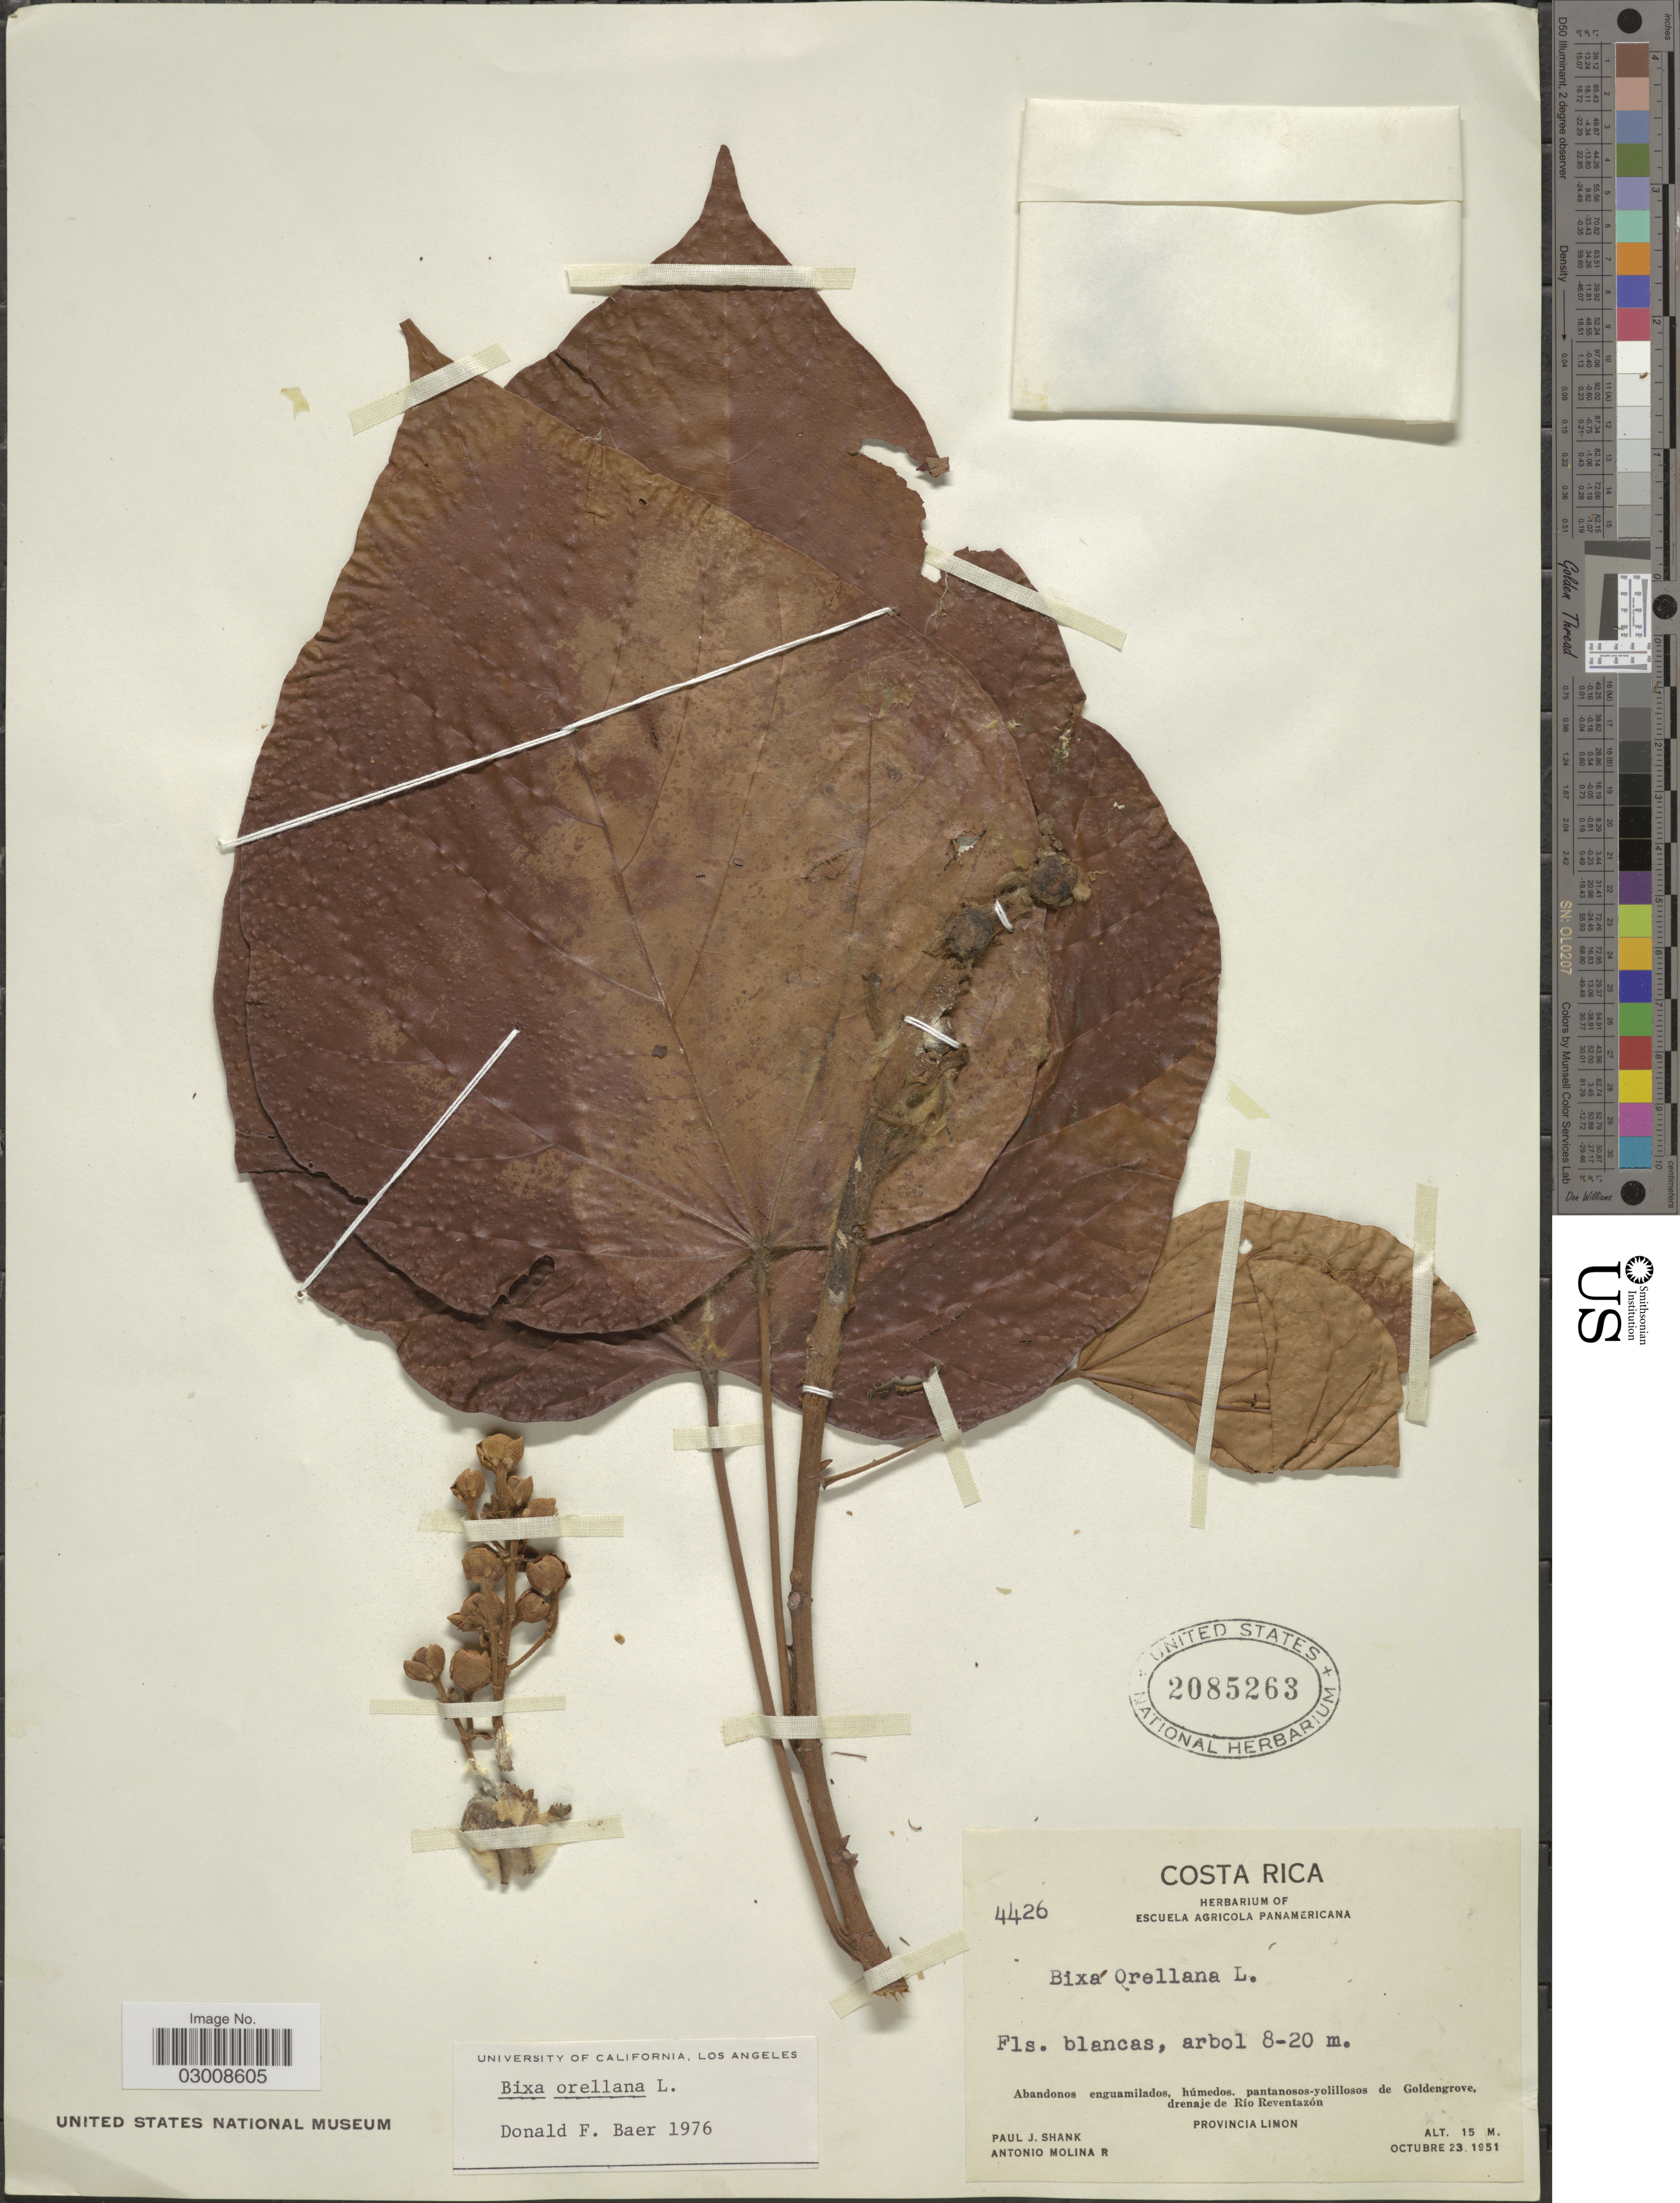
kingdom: Plantae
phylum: Tracheophyta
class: Magnoliopsida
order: Malvales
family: Bixaceae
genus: Bixa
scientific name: Bixa orellana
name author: L.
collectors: P. J. Shank & A. Molina R.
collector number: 4426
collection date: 1951-10-23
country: Costa Rica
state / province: Limón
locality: Abandonos enguamilados, húmedos, pantanosos-yolillosos de Goldengrove, drenaje de Rio Reventazón.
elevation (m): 15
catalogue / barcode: US 2085263